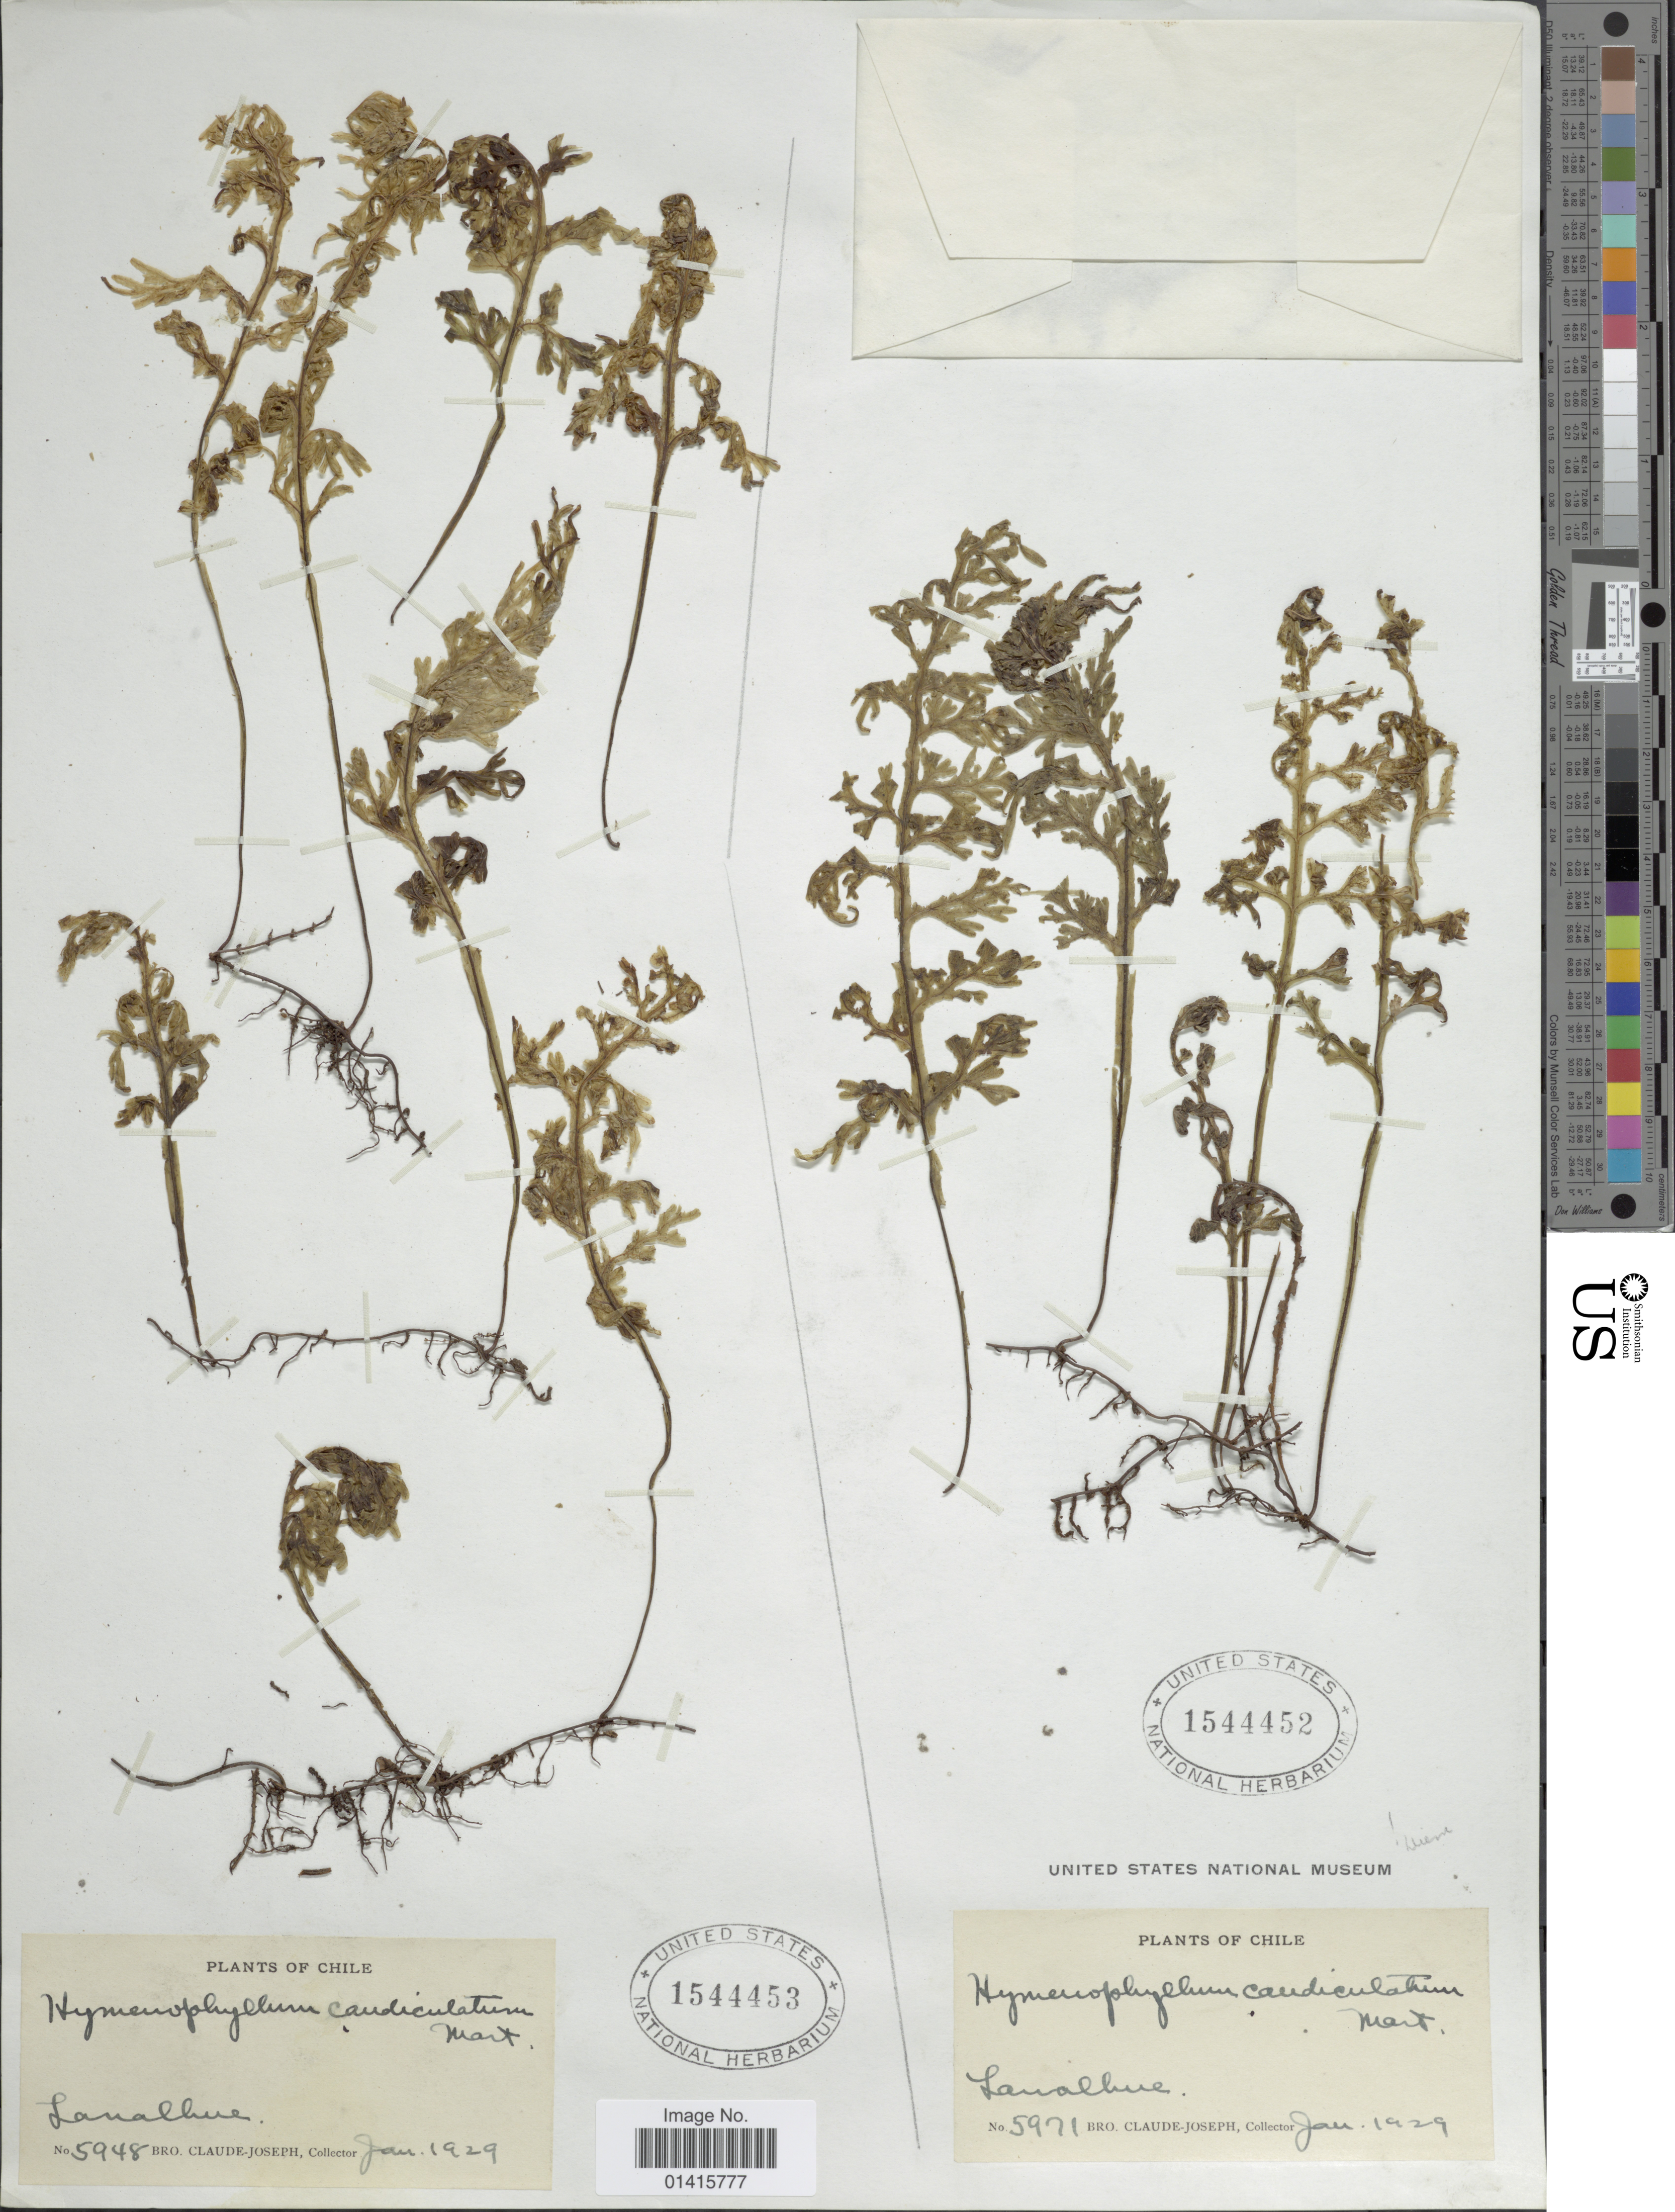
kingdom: Plantae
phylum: Tracheophyta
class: Polypodiopsida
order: Hymenophyllales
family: Hymenophyllaceae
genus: Hymenophyllum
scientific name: Hymenophyllum caudiculatum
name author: Mart.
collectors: Bro. Claude-Joseph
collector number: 5971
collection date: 1929-01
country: Chile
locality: Lanalhue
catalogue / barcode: US 1544452